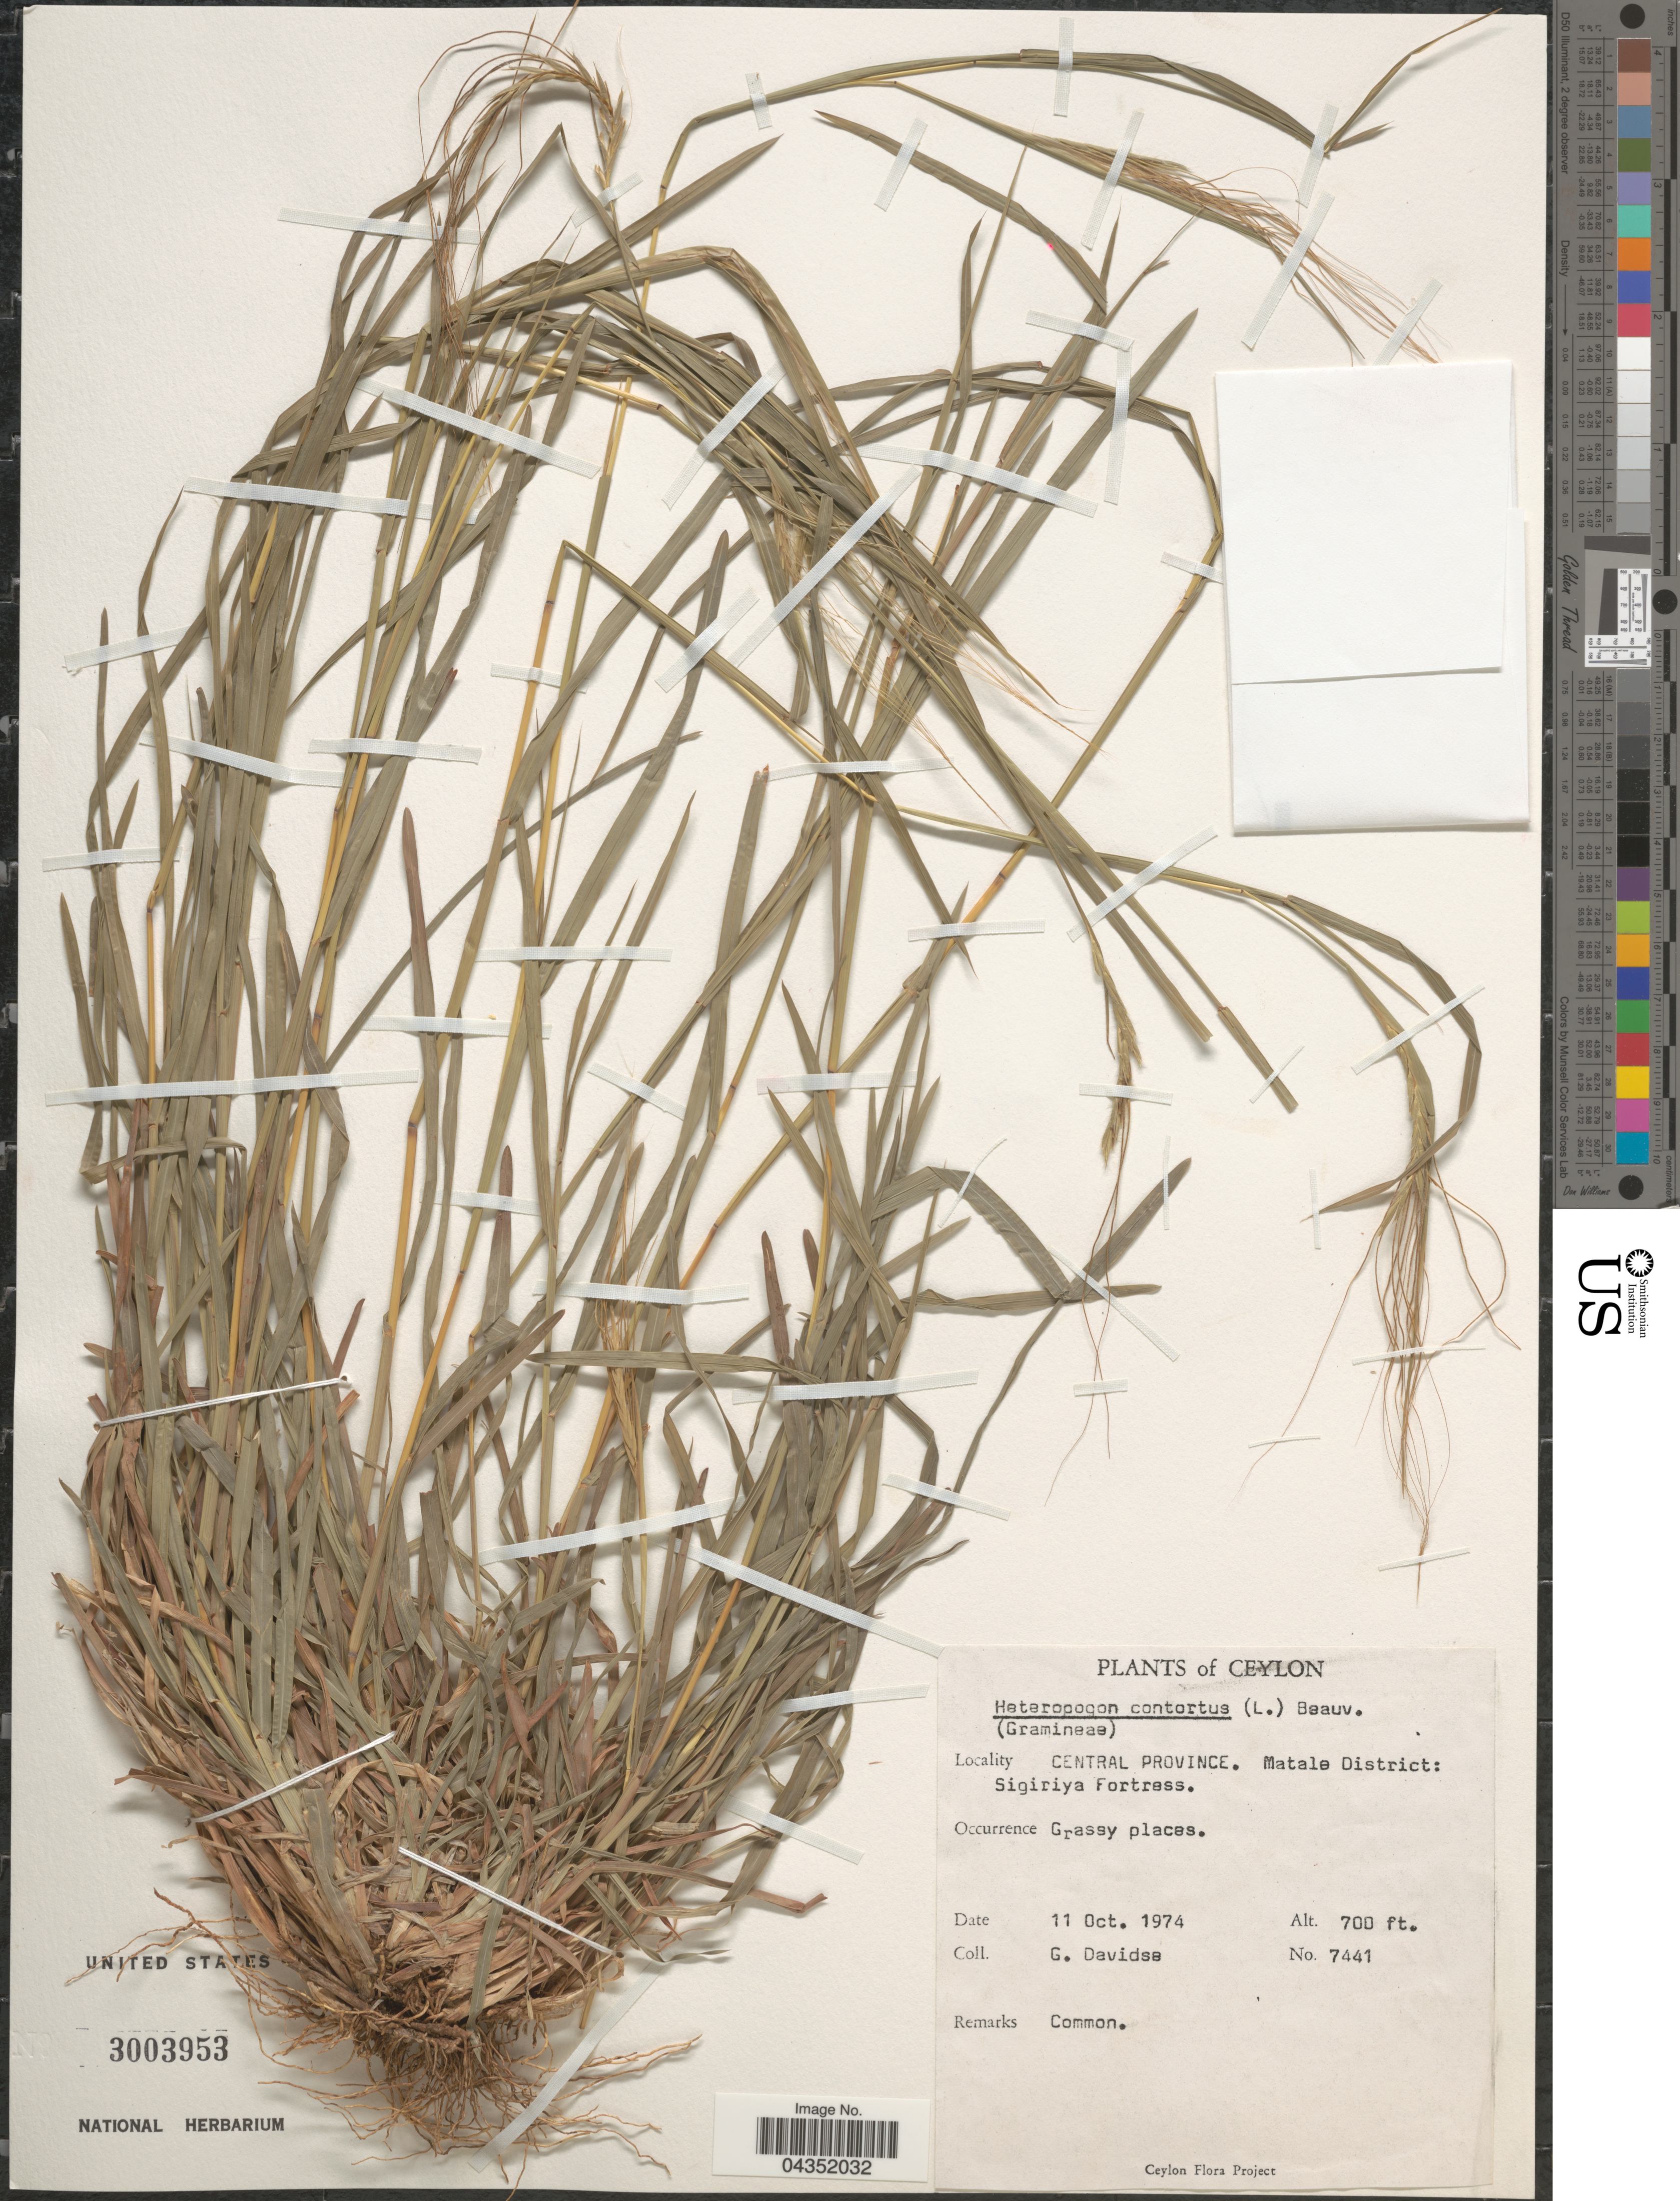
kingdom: Plantae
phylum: Tracheophyta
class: Liliopsida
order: Poales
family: Poaceae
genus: Heteropogon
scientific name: Heteropogon contortus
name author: (L.) P. Beauv. ex Roem. & Schult.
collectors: G. Davidse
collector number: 7441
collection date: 1974-10-11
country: Sri Lanka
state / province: Central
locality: Ceylon. Matale District: Sigiriya Fortress.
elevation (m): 213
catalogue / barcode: US 3003953